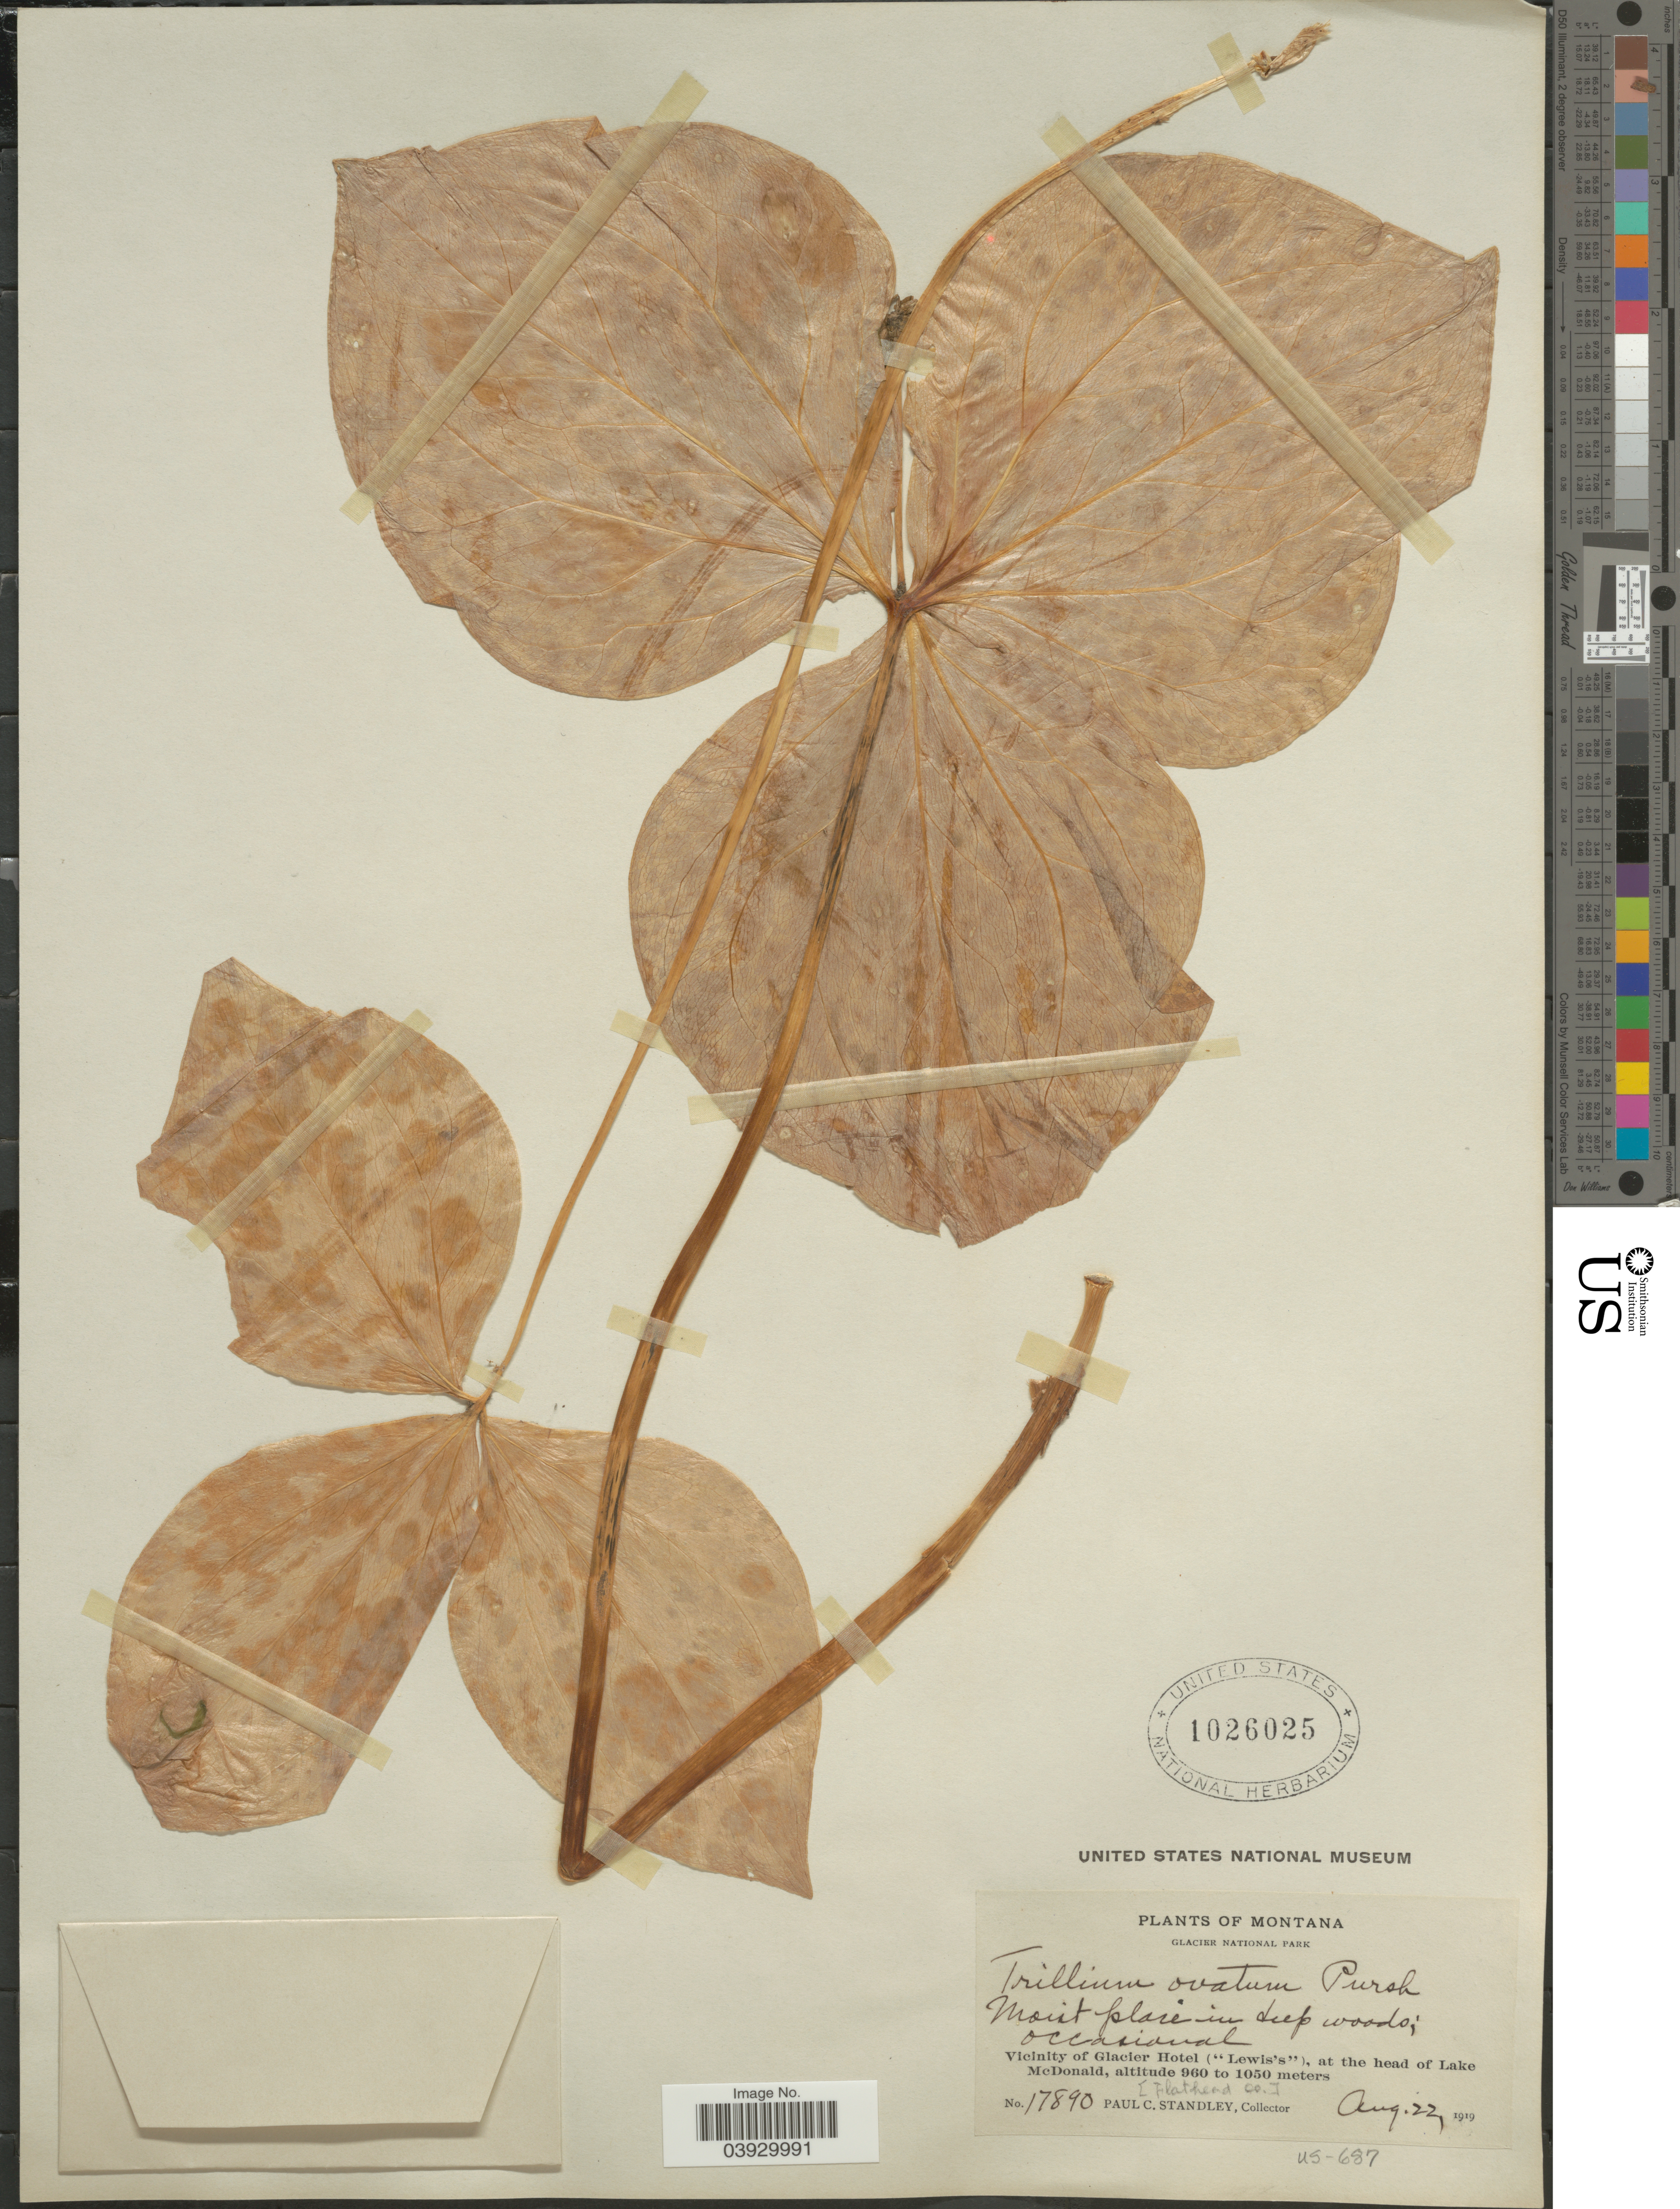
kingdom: Plantae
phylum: Tracheophyta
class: Liliopsida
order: Liliales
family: Melanthiaceae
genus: Trillium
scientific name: Trillium ovatum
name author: Pursh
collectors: P. C. Standley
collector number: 17890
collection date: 1919-08-22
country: United States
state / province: Montana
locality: Glacier National Park. Vicinity of Glacier Hotel ("Lewis's"), at the head of Lake McDonald, Flathead Co.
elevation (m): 960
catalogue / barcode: US 1026025